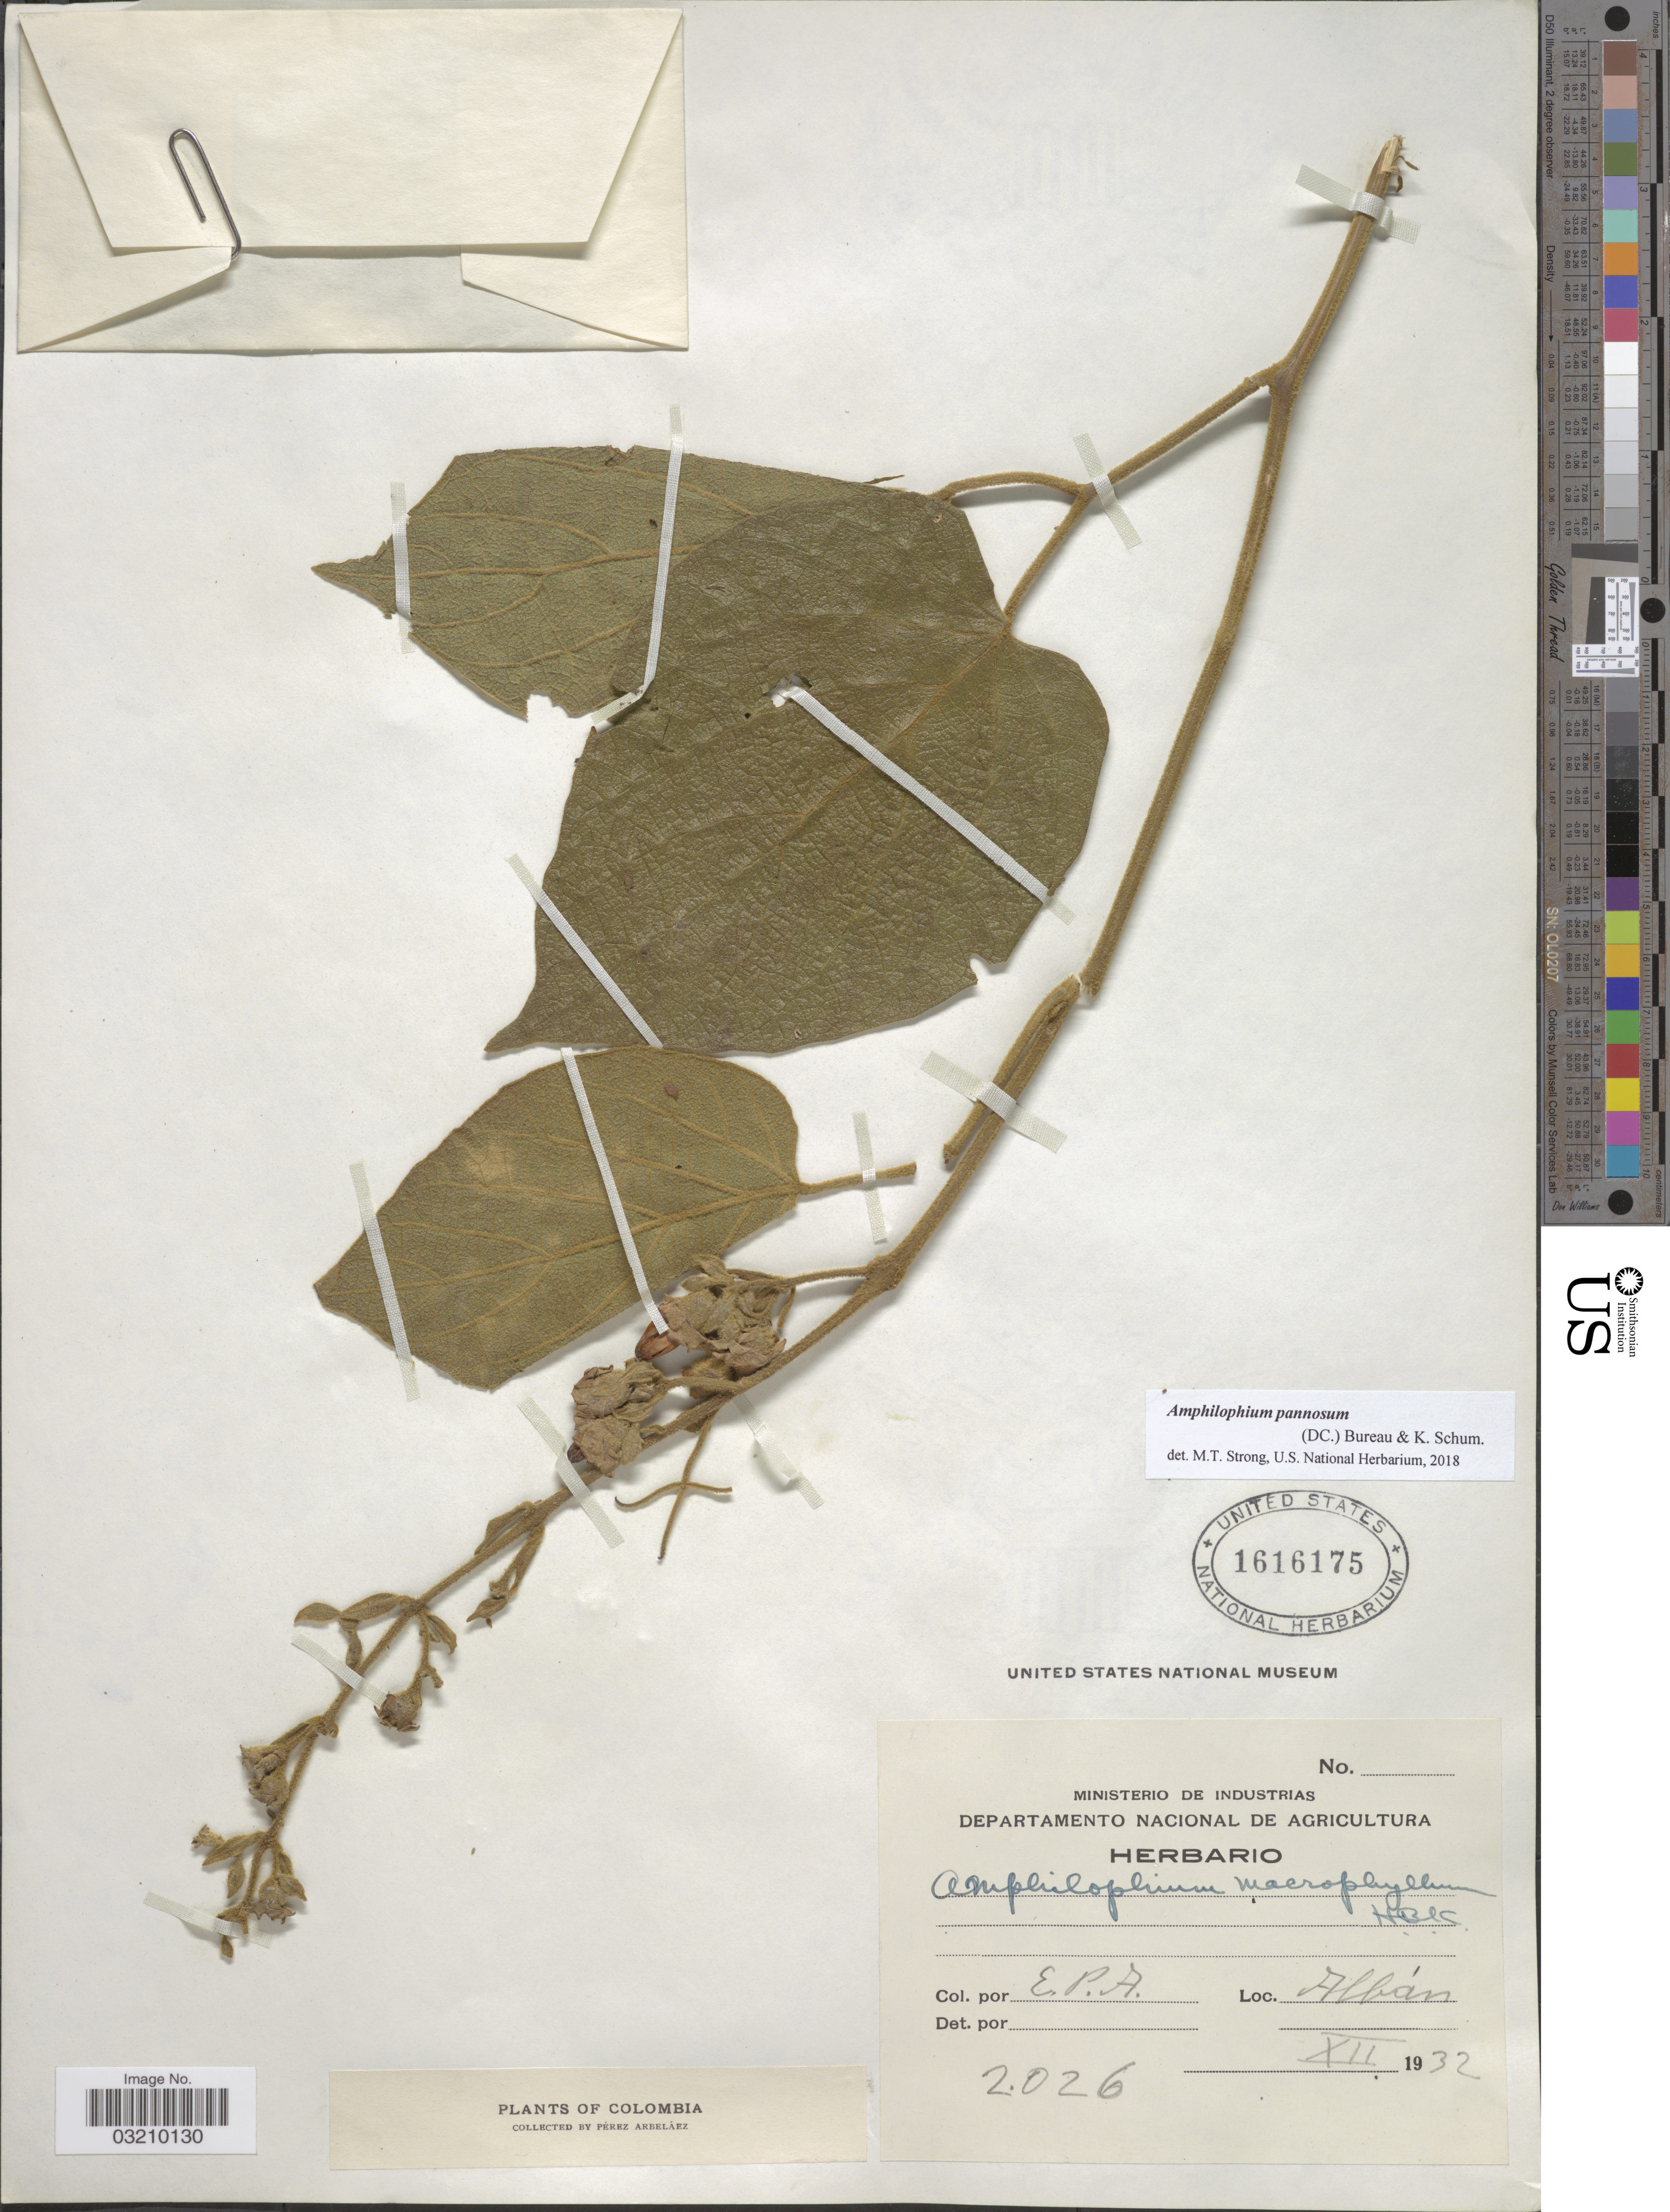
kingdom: Plantae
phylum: Tracheophyta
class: Magnoliopsida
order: Lamiales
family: Bignoniaceae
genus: Amphilophium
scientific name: Amphilophium pannosum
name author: (DC.) Bureau & K. Schum.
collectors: E. Pérez Arbeláez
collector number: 2026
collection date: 1932-12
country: Colombia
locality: Albán.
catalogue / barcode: US 1616175